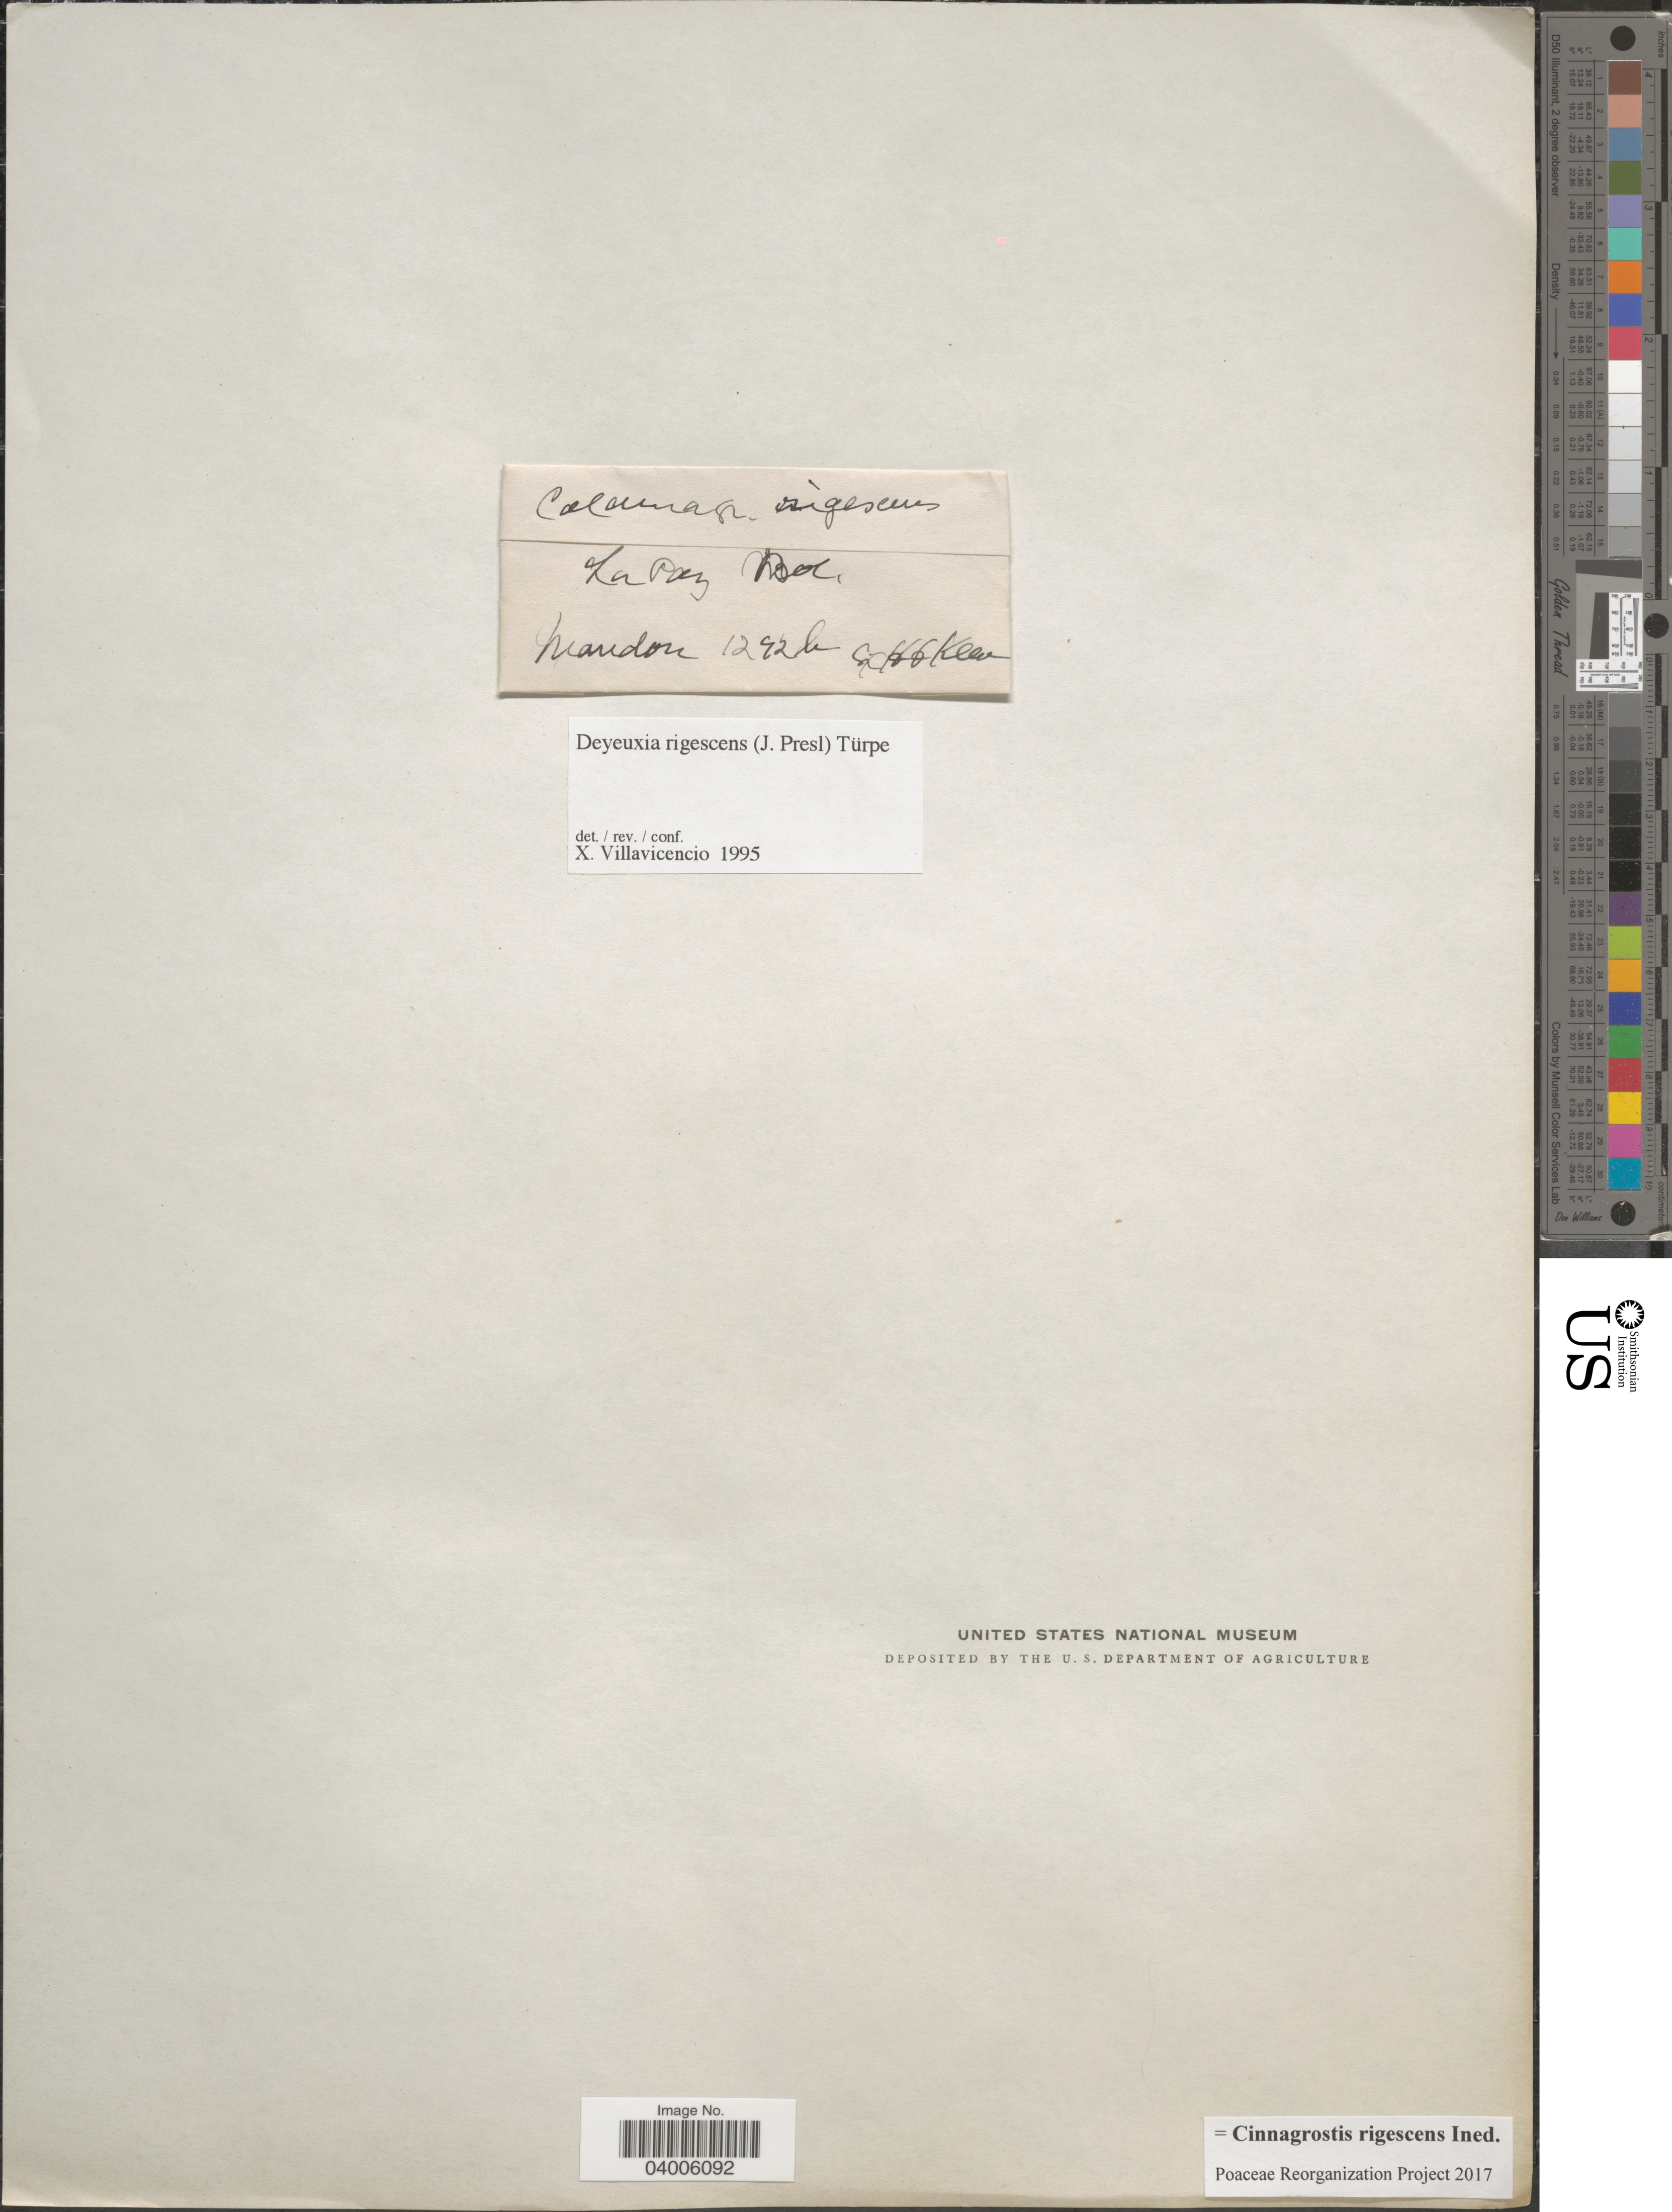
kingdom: Plantae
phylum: Tracheophyta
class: Liliopsida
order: Poales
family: Poaceae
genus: Cinnagrostis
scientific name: Cinnagrostis rigescens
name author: (J. Presl) P.M. Peterson et al.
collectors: Mandon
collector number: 1272b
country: Bolivia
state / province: La Paz